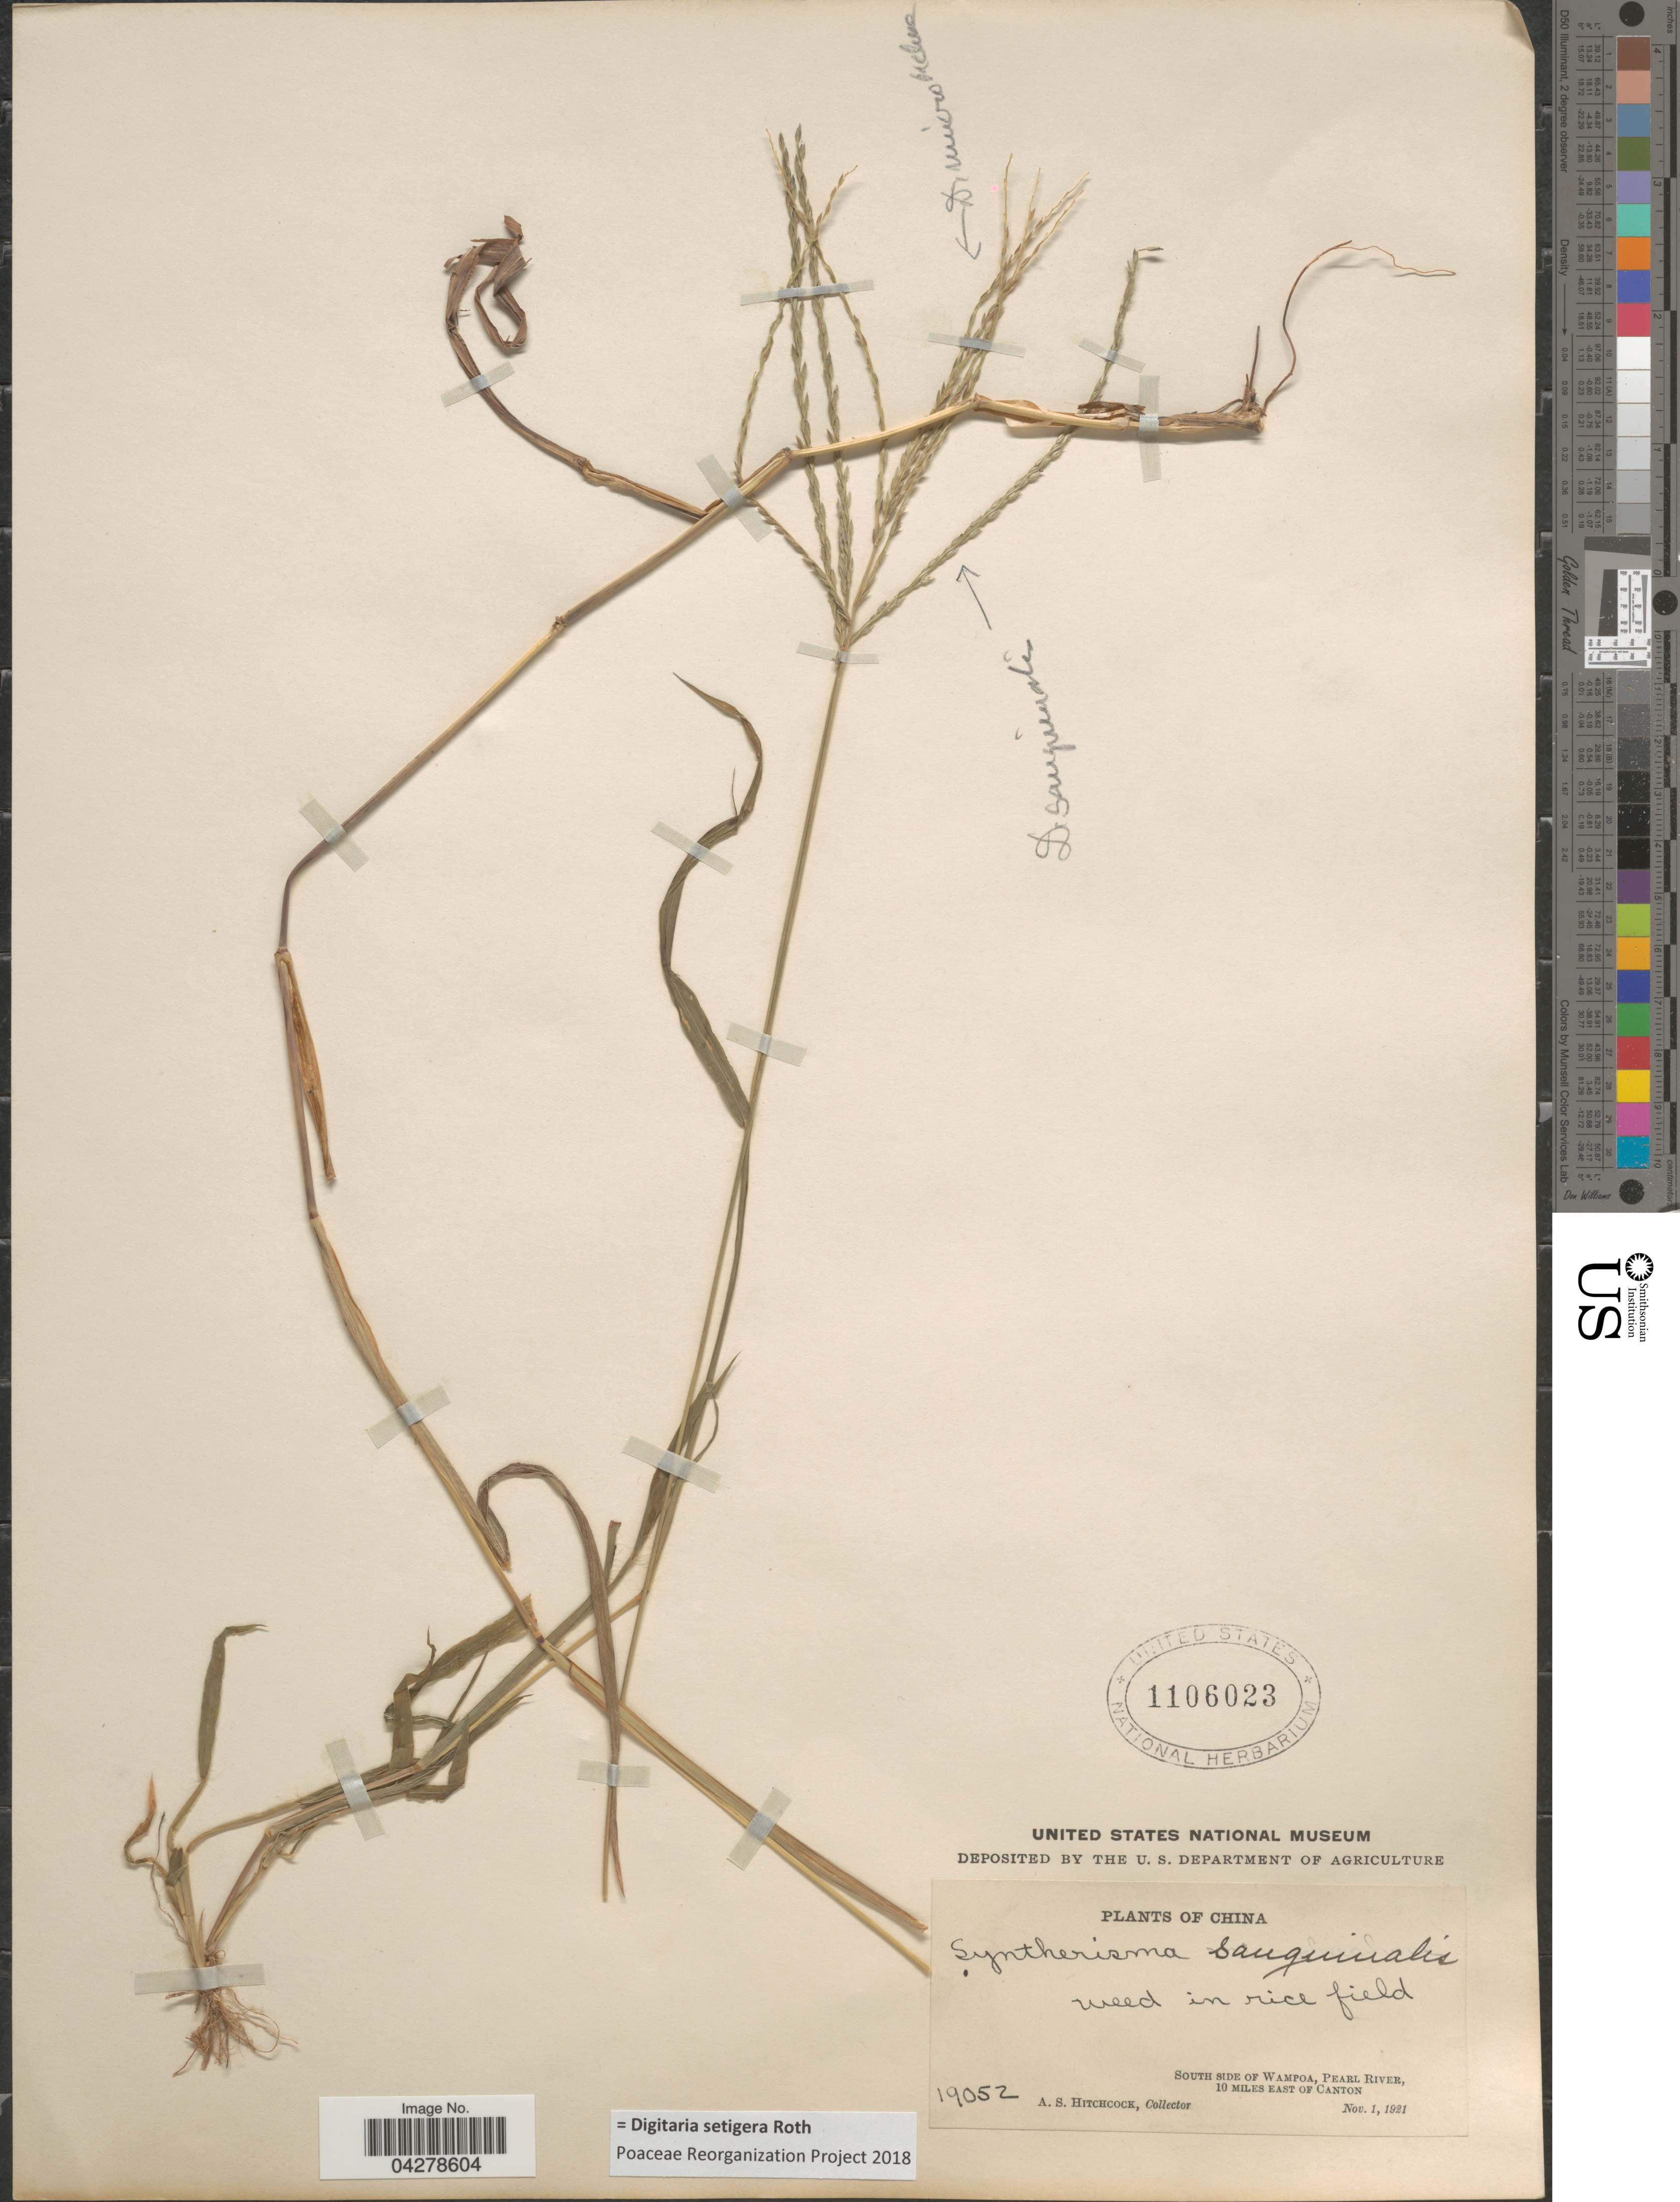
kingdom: Plantae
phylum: Tracheophyta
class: Liliopsida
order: Poales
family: Poaceae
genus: Digitaria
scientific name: Digitaria setigera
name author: Roth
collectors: A. S. Hitchcock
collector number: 19052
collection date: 1921-11-01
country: China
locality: Weed in rice field. South side of Wampoa, Pearl River, 10 miles East of Canton.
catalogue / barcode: US 1106023